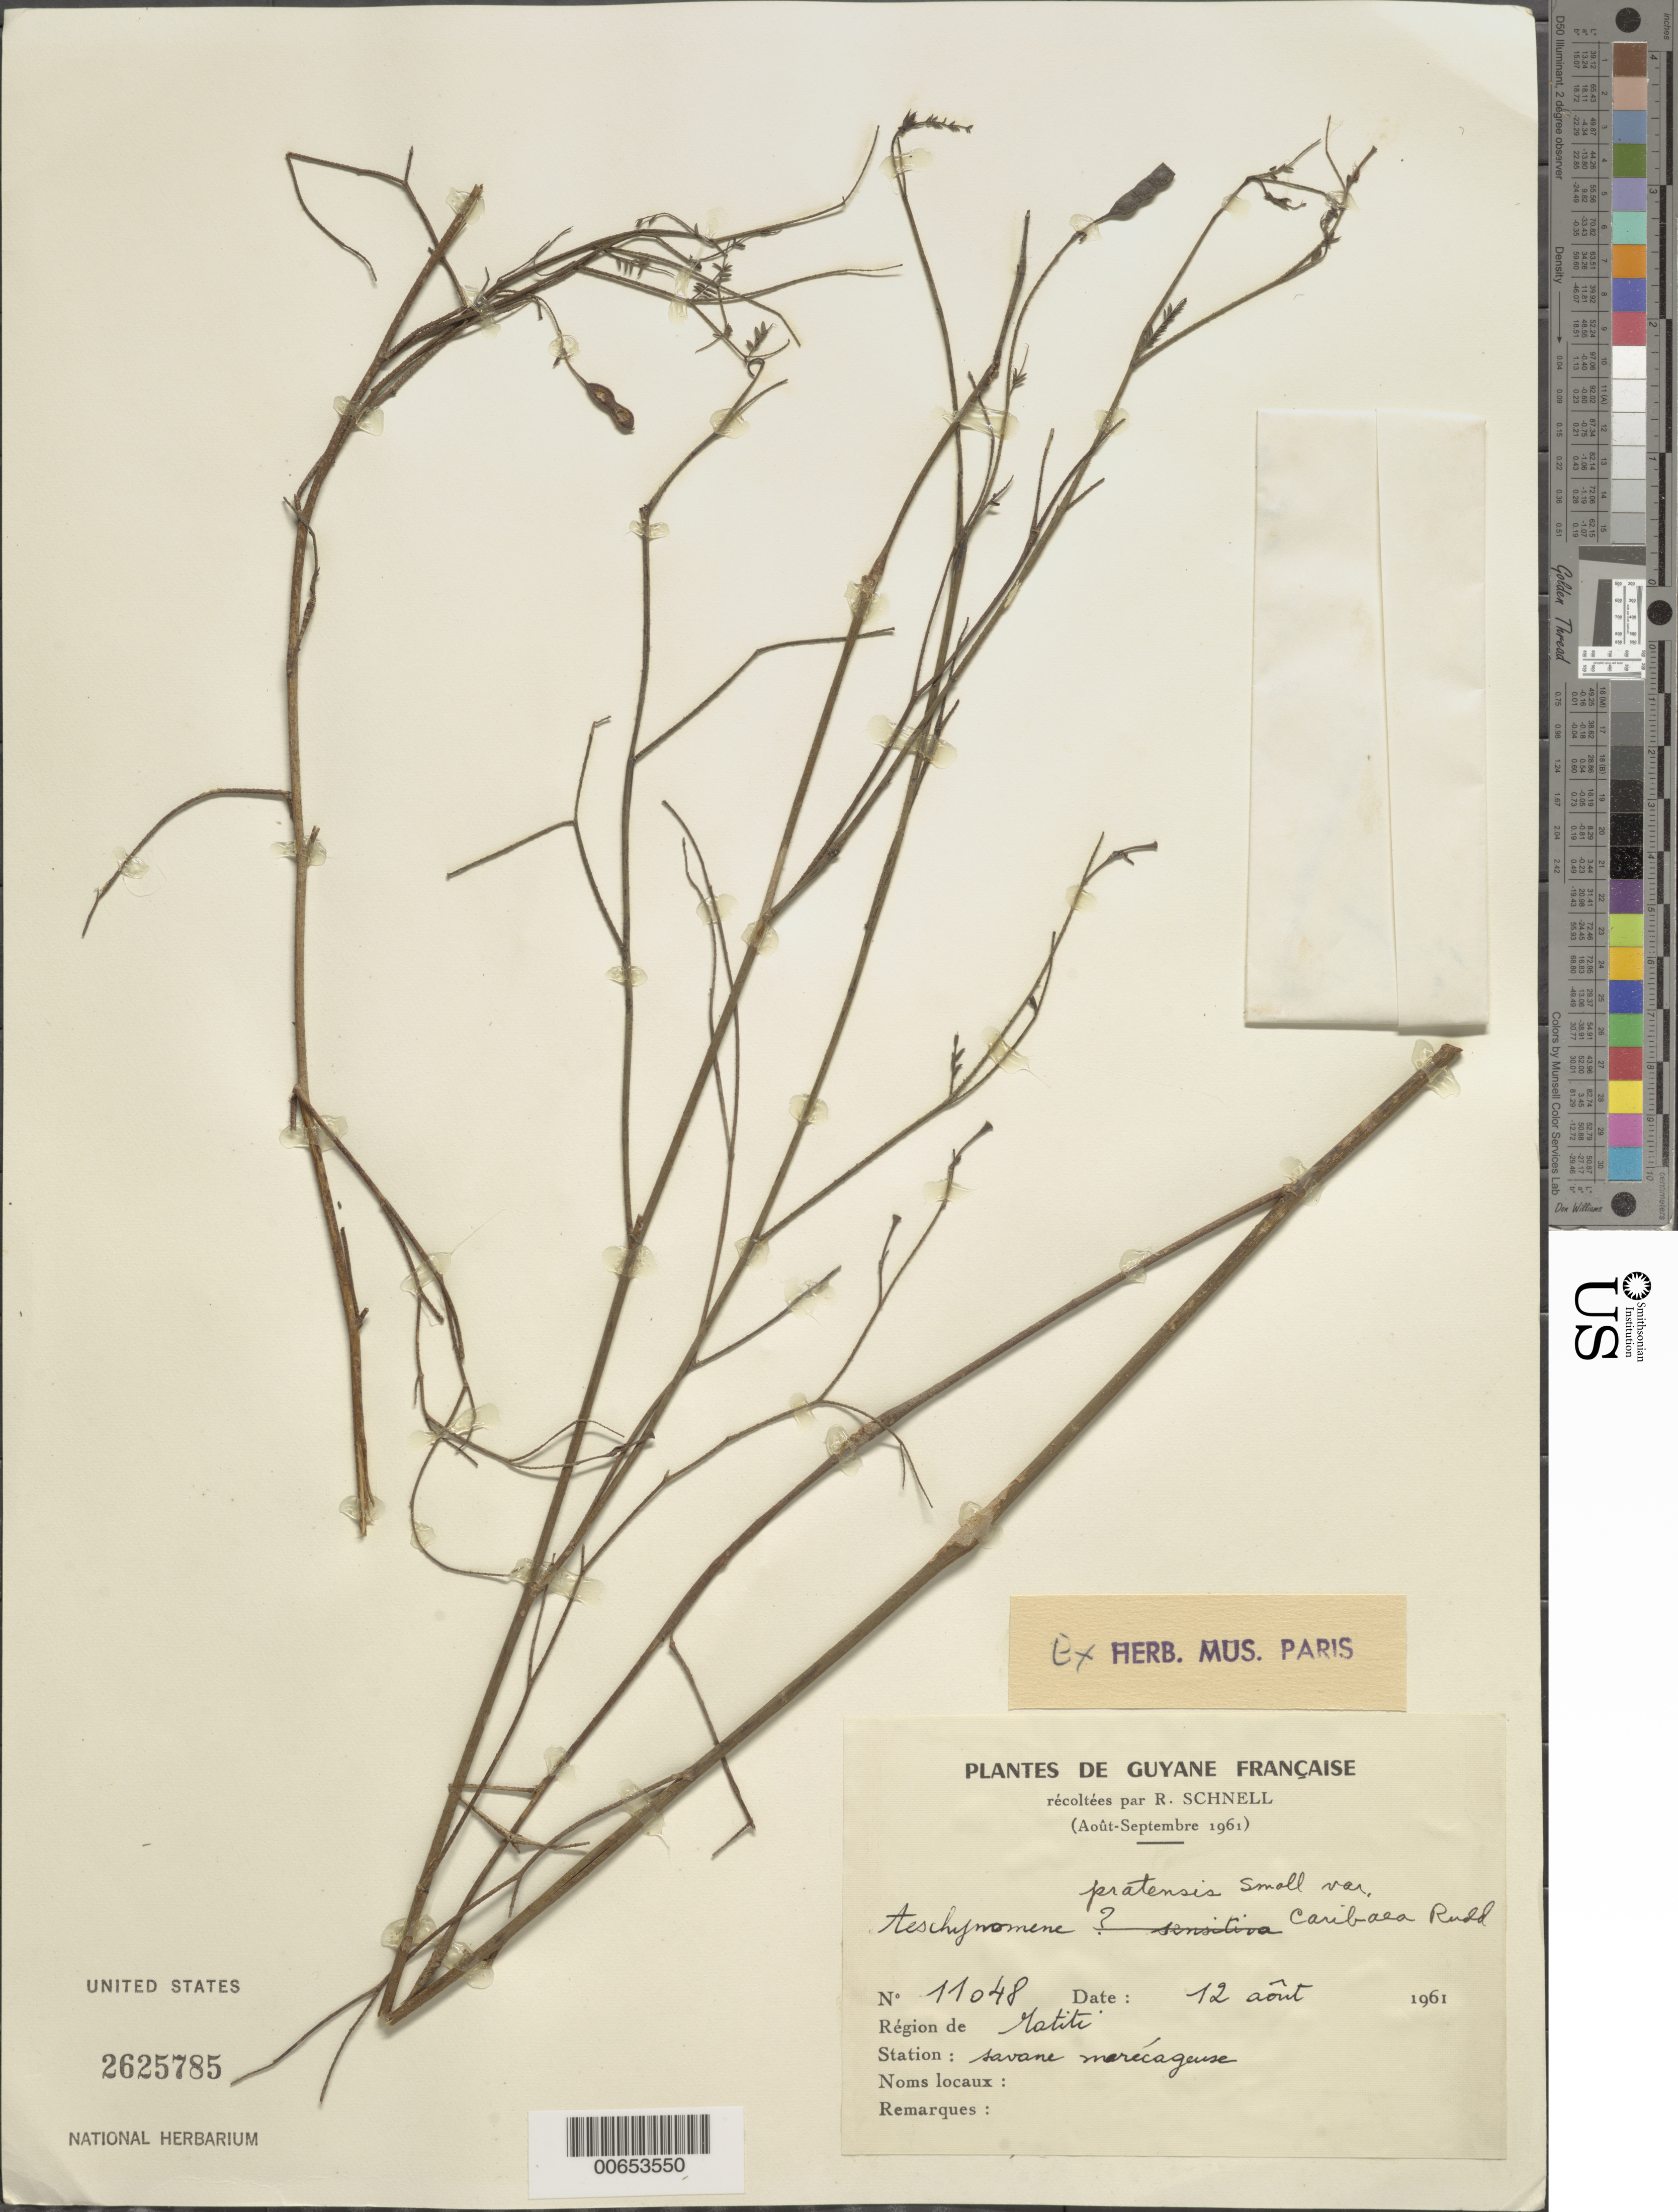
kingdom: Plantae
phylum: Tracheophyta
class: Magnoliopsida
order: Fabales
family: Fabaceae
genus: Aeschynomene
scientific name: Aeschynomene pratensis var. caribaea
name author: Rudd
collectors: R. A. Schnell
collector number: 11048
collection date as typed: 12-Aug-61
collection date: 1961-08-12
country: French Guiana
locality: Gatiti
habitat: Marshy savanna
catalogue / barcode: US 2625785